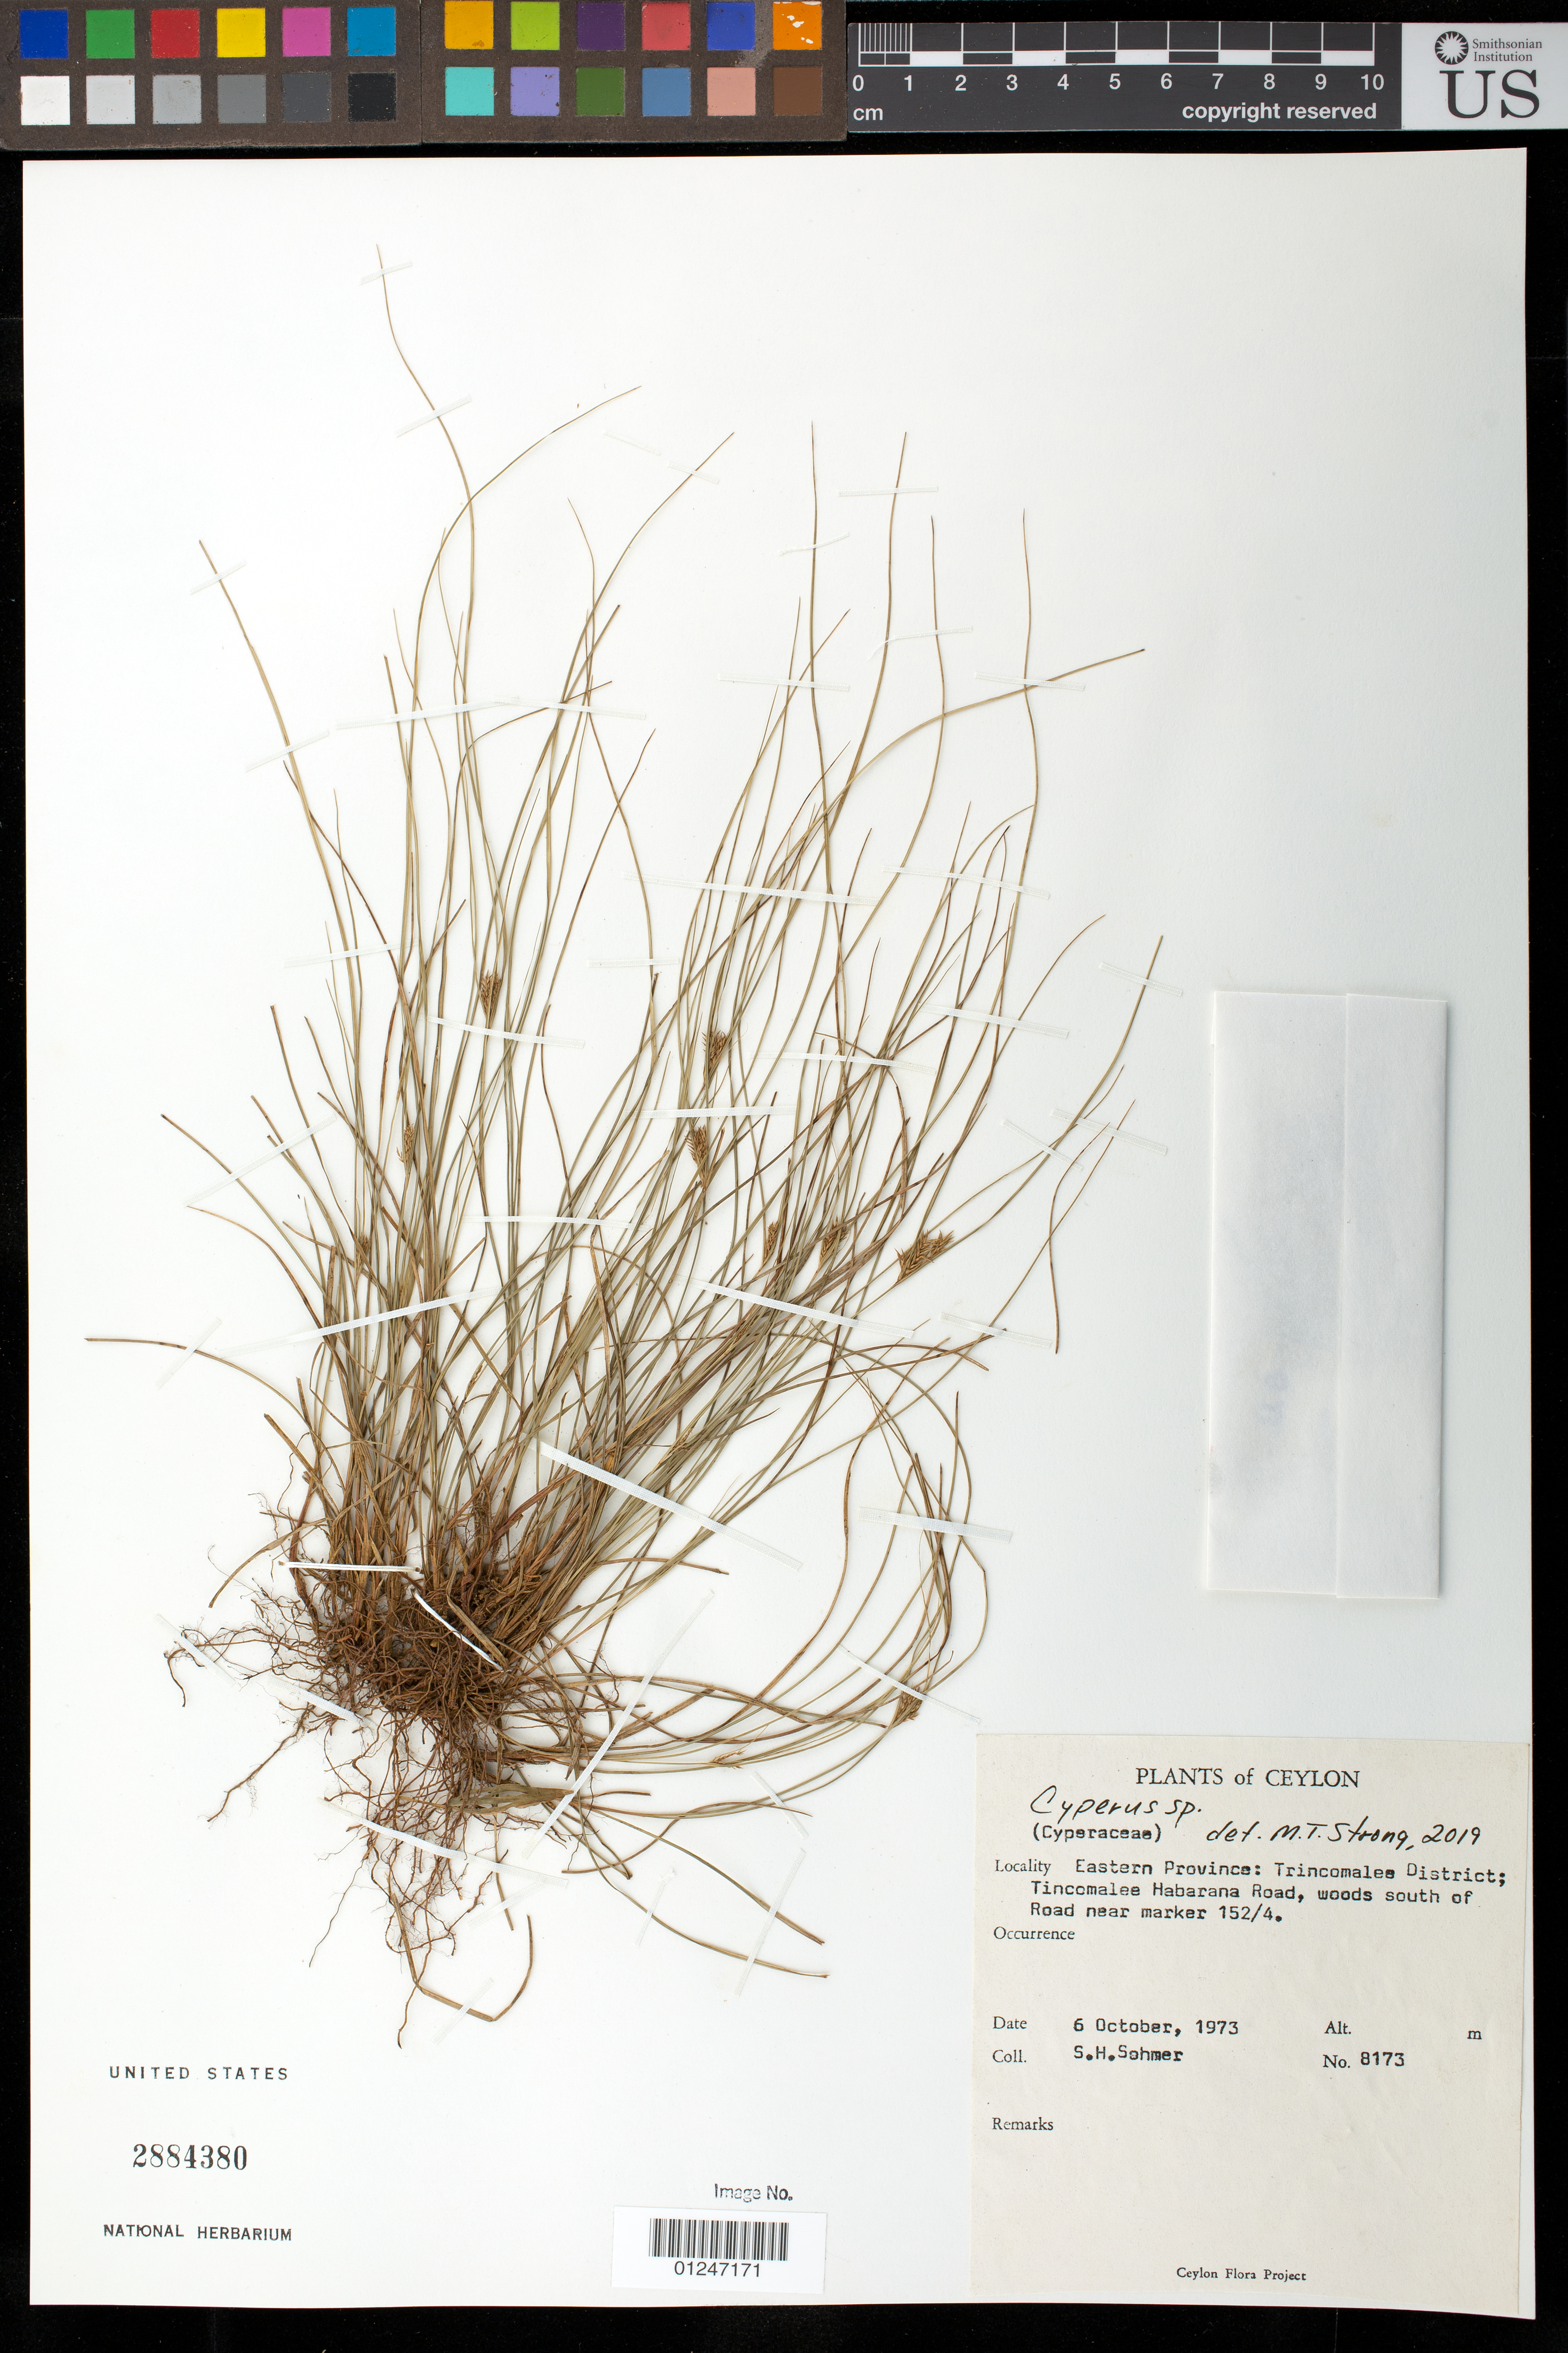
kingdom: Plantae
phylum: Tracheophyta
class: Liliopsida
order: Poales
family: Cyperaceae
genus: Cyperus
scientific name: Cyperus paniceus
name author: (Rottb.) Boeckeler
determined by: Strong, Mark T., (BOT), Smithsonian Institution - National Museum of Natural History (UNITED STATES)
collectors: S. H. Sohmer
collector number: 8173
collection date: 1973-10-06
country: Sri Lanka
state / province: Eastern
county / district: Trincomalee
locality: Trincomalee-Habarana Road, woods South of Road near mile marker 152/4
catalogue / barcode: US 2884380